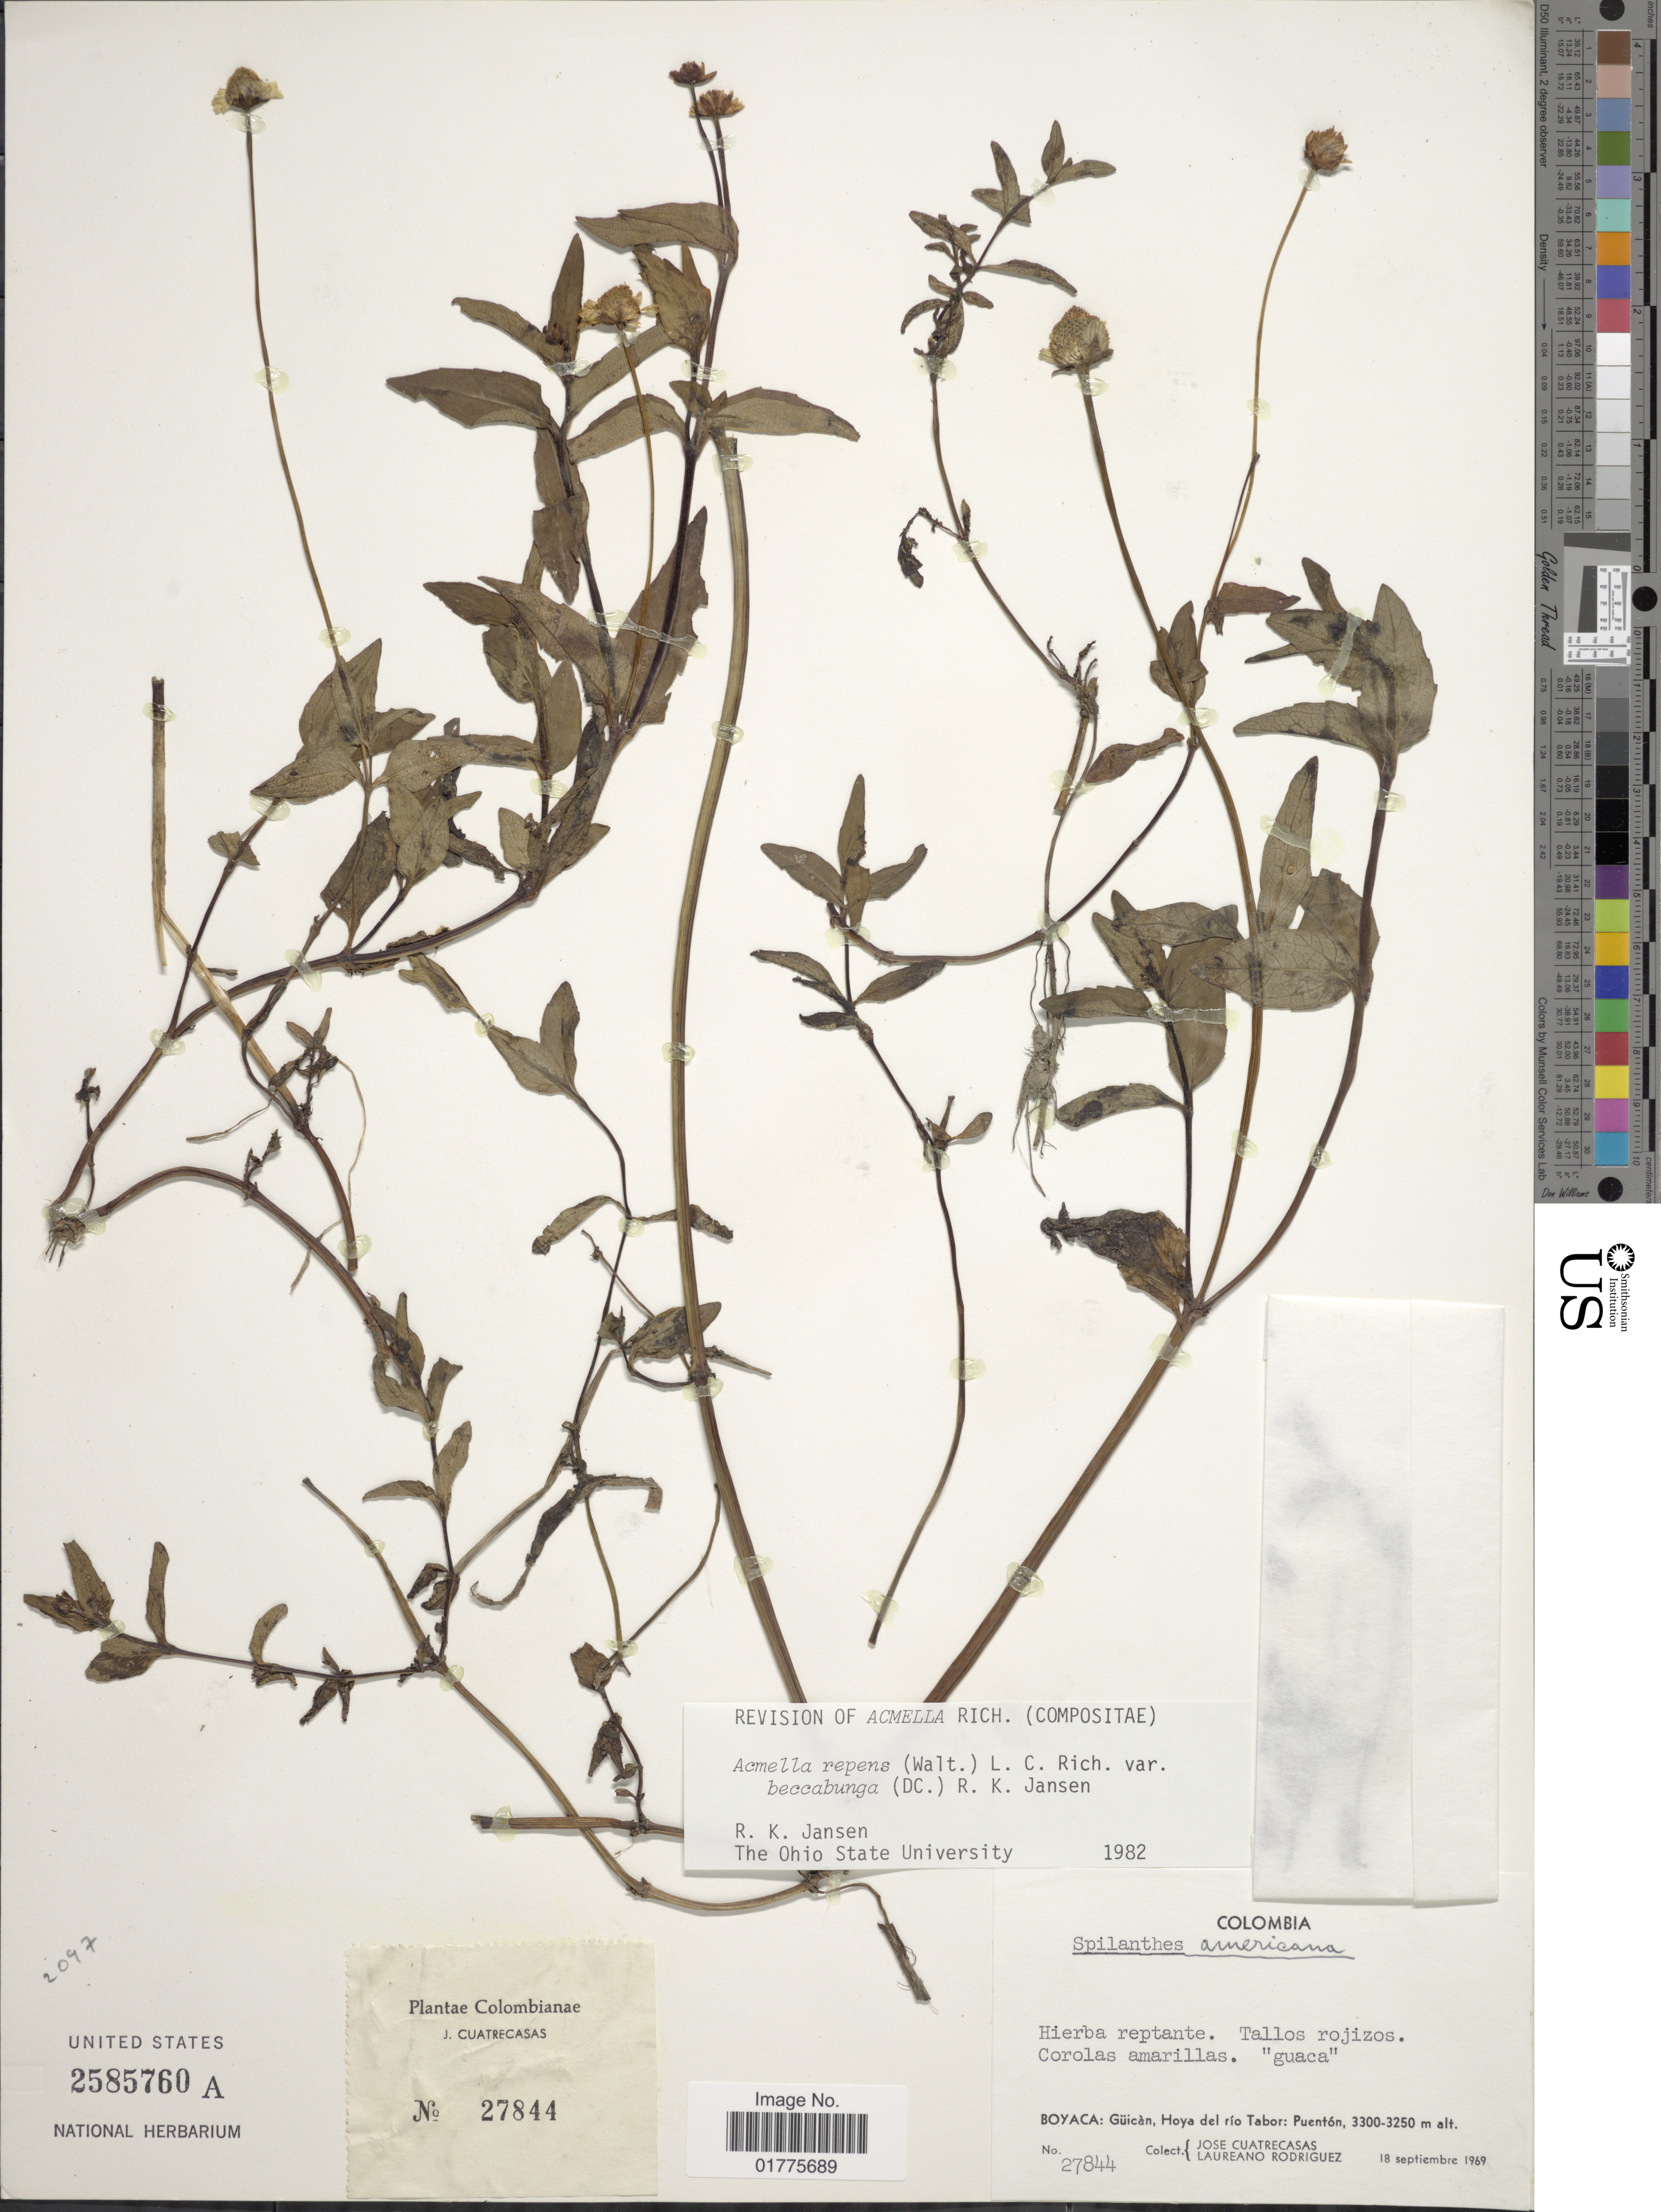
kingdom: Plantae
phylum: Tracheophyta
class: Magnoliopsida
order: Asterales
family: Asteraceae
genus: Acmella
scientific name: Acmella repens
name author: (Walter) Rich.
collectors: J. Cuatrecasas & L. Rodriguez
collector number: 27844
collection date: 1969-09-18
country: Colombia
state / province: Boyacá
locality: Güicán, Hoya del río Tabor: Puentón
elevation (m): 3250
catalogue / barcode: US 2585760A